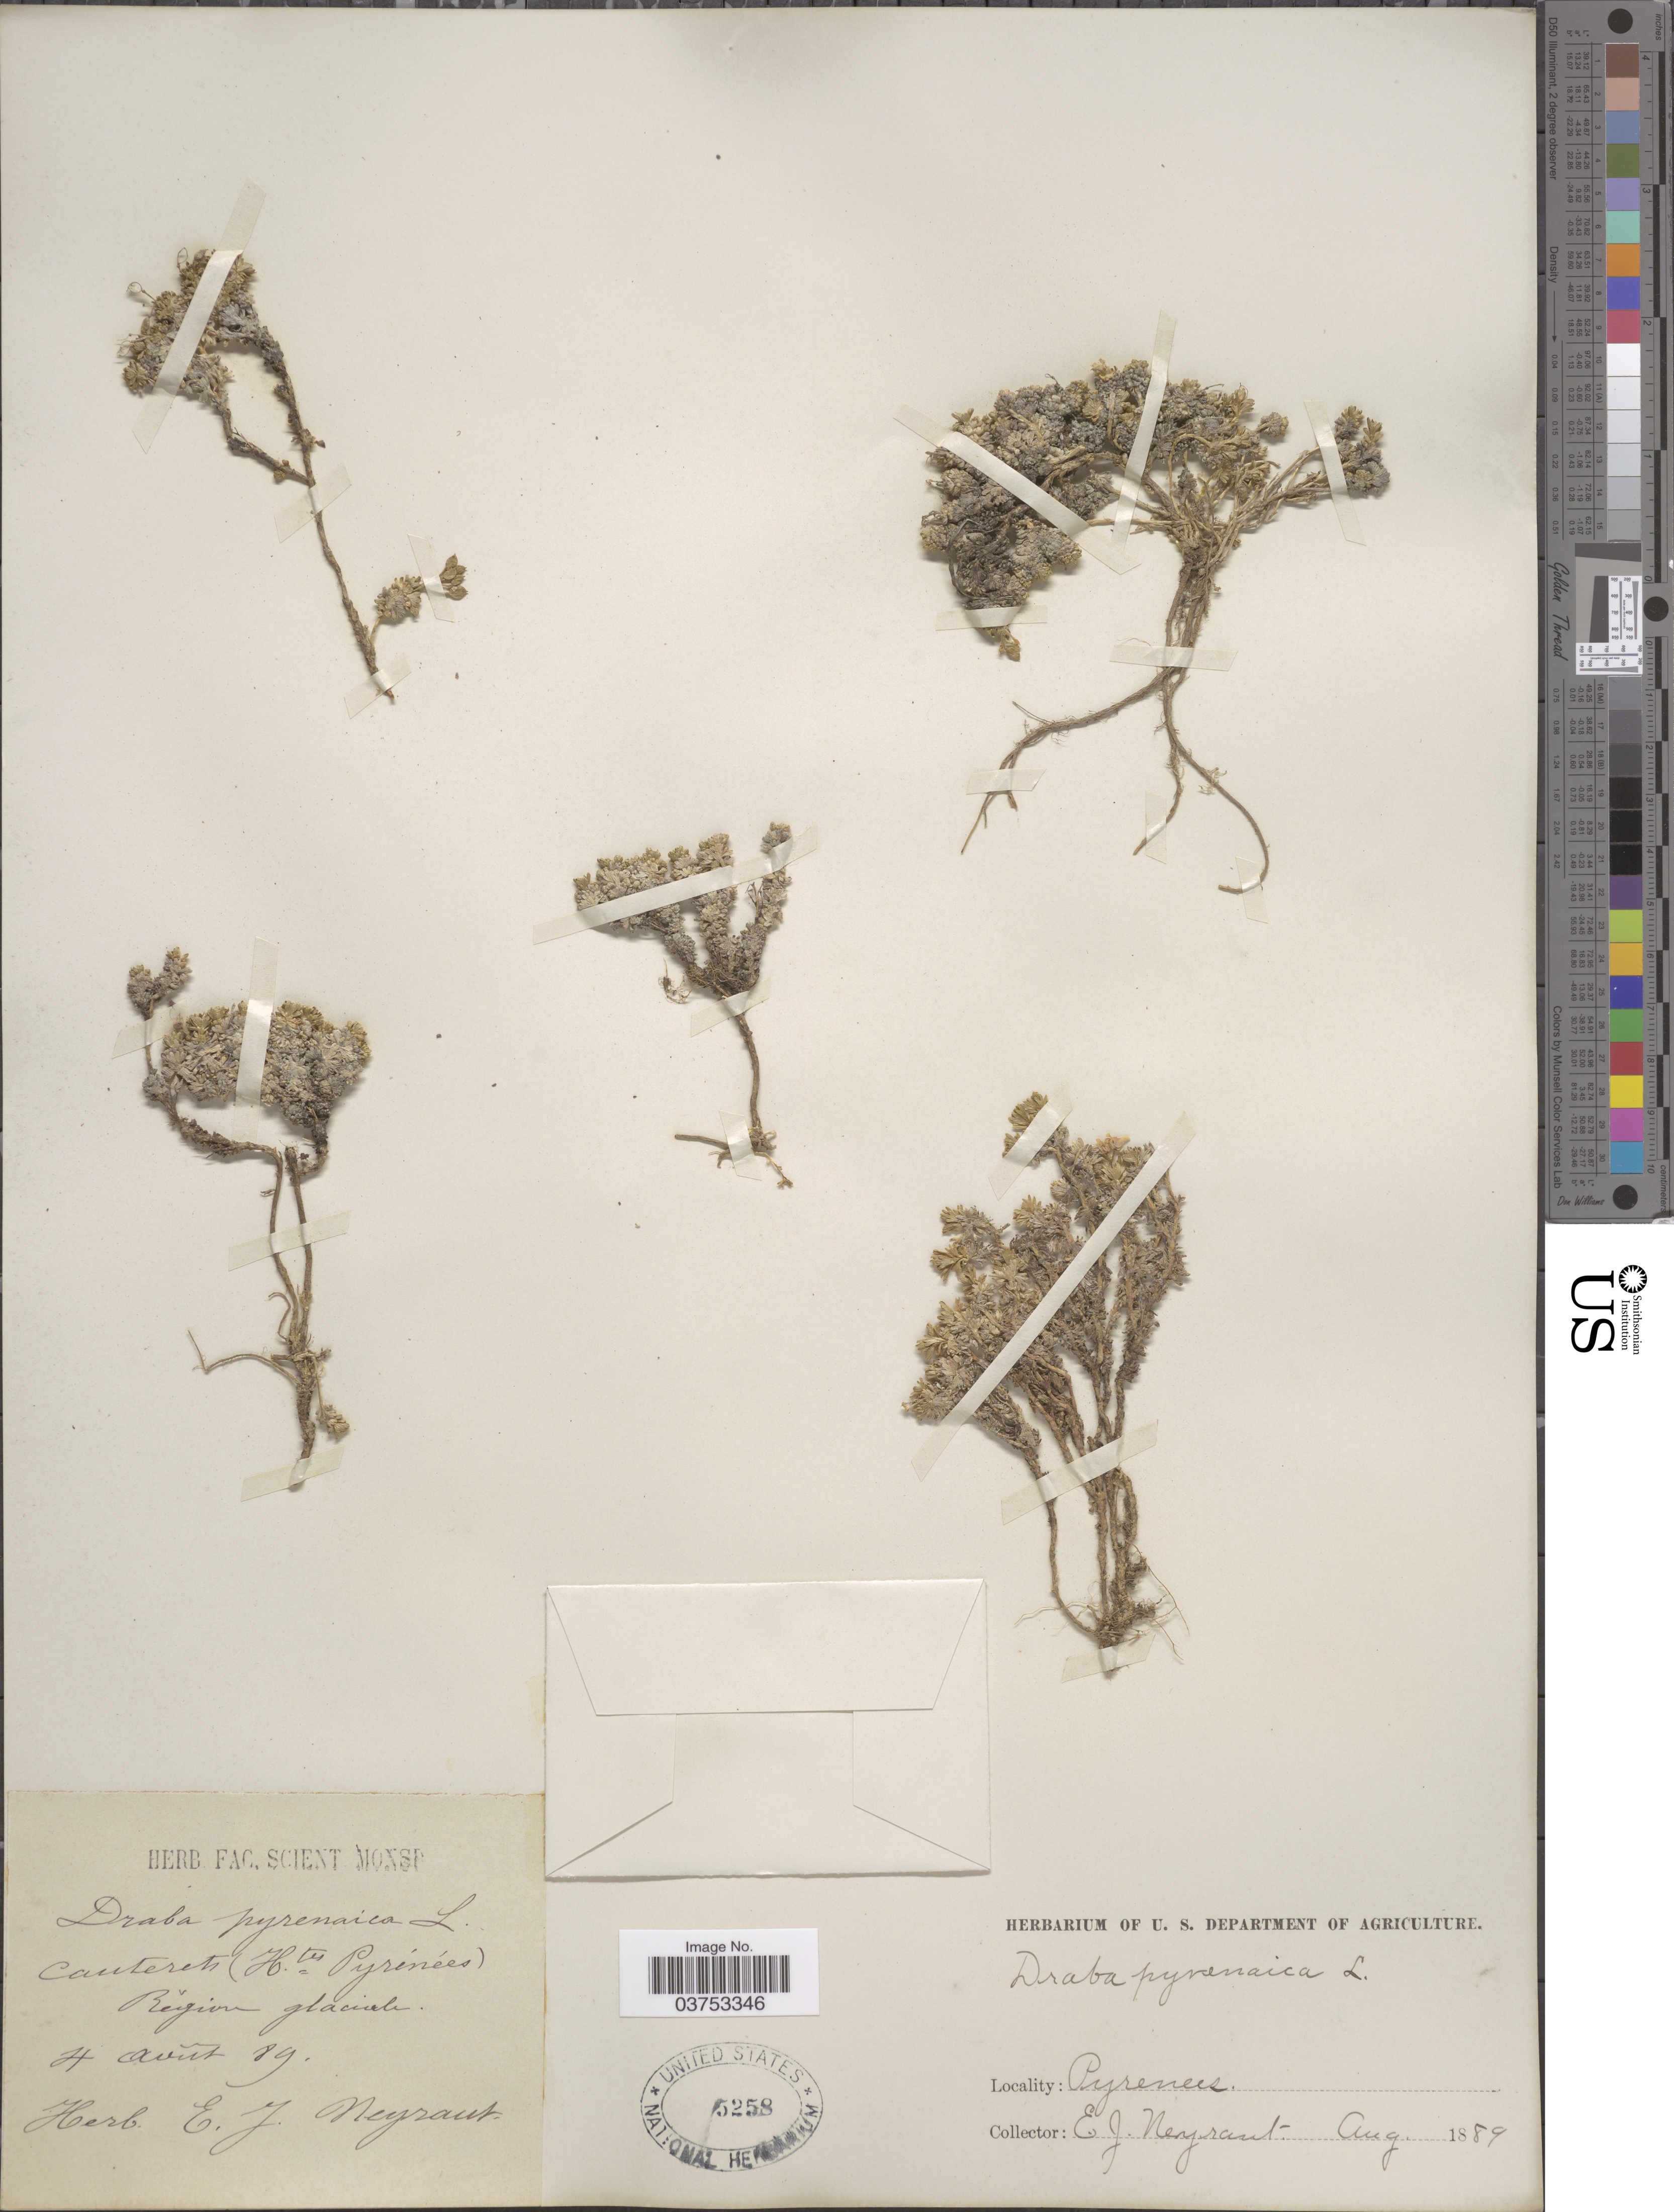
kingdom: Plantae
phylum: Tracheophyta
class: Magnoliopsida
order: Brassicales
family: Brassicaceae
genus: Draba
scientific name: Draba pyrenaica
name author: L.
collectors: E. Neyraut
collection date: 1889-08-04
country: France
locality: Cauterets (Htes Pyrénées). Region glaciale. Pyrenees.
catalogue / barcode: US 5258